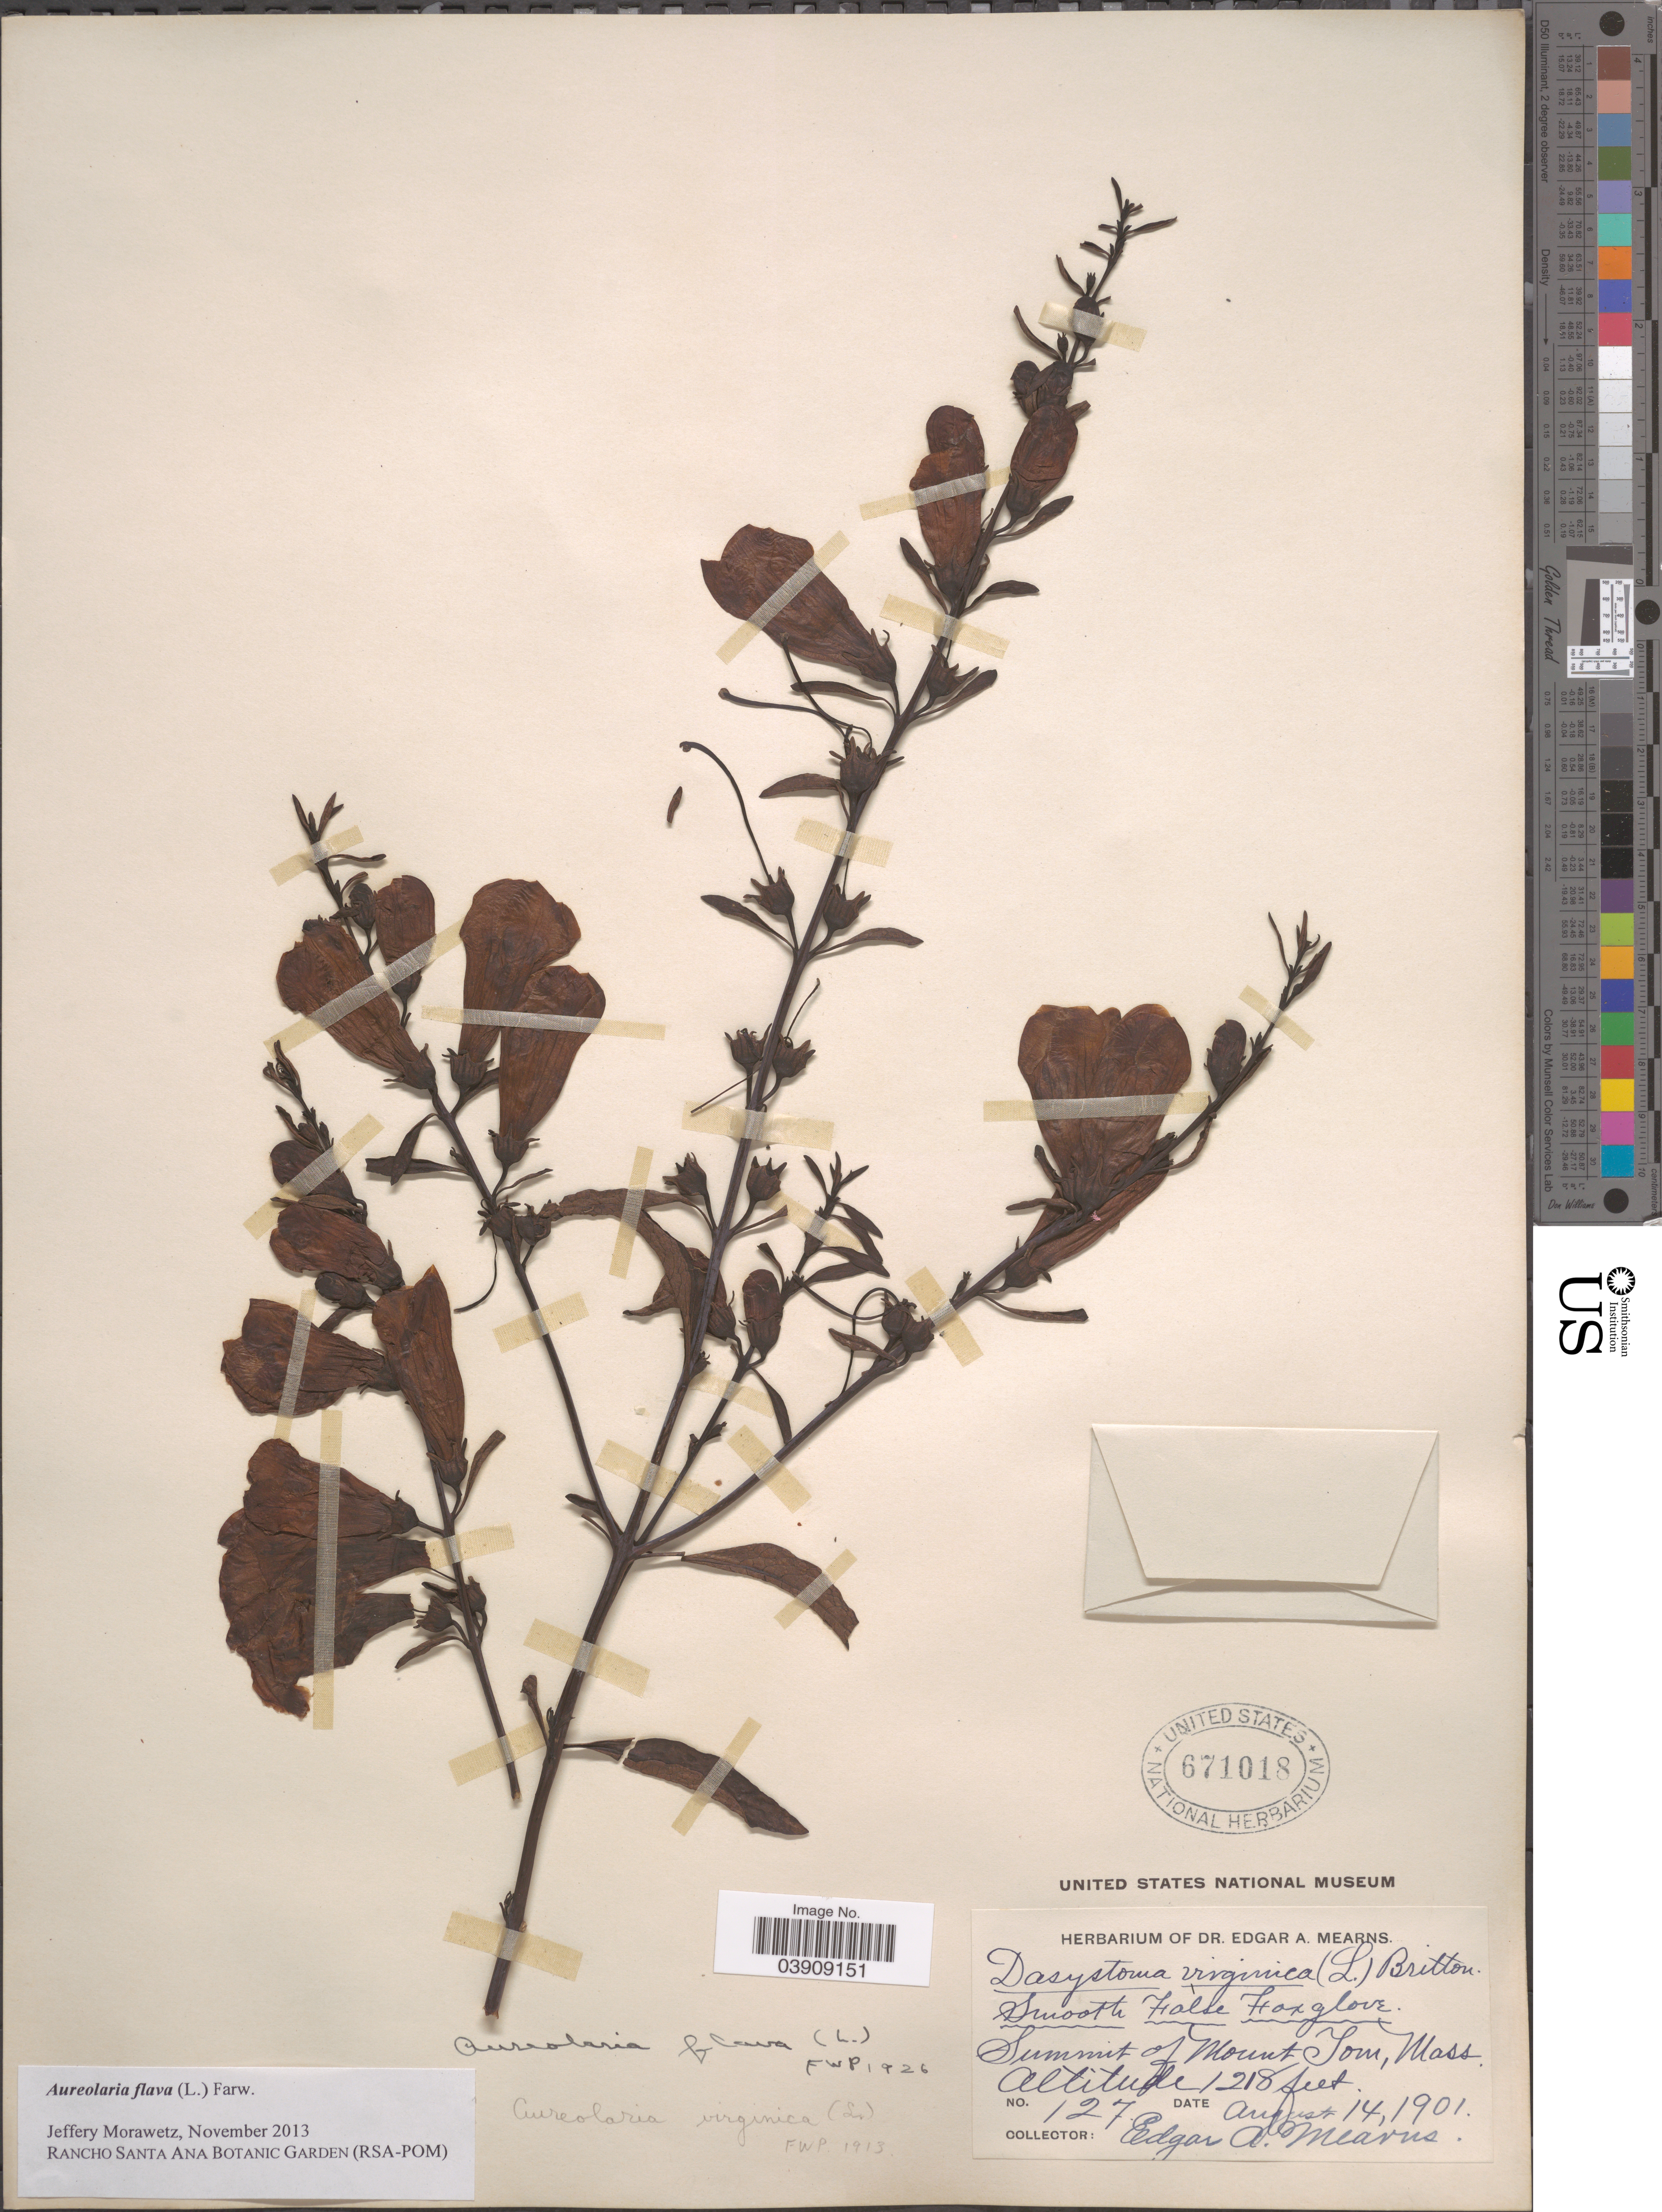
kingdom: Plantae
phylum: Tracheophyta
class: Magnoliopsida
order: Lamiales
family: Orobanchaceae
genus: Aureolaria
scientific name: Aureolaria flava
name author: (L.) Farw.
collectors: E. A. Mearns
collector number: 127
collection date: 1901-08-14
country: United States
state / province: Massachusetts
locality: Summit of Mount Tom.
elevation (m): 371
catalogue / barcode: US 671018